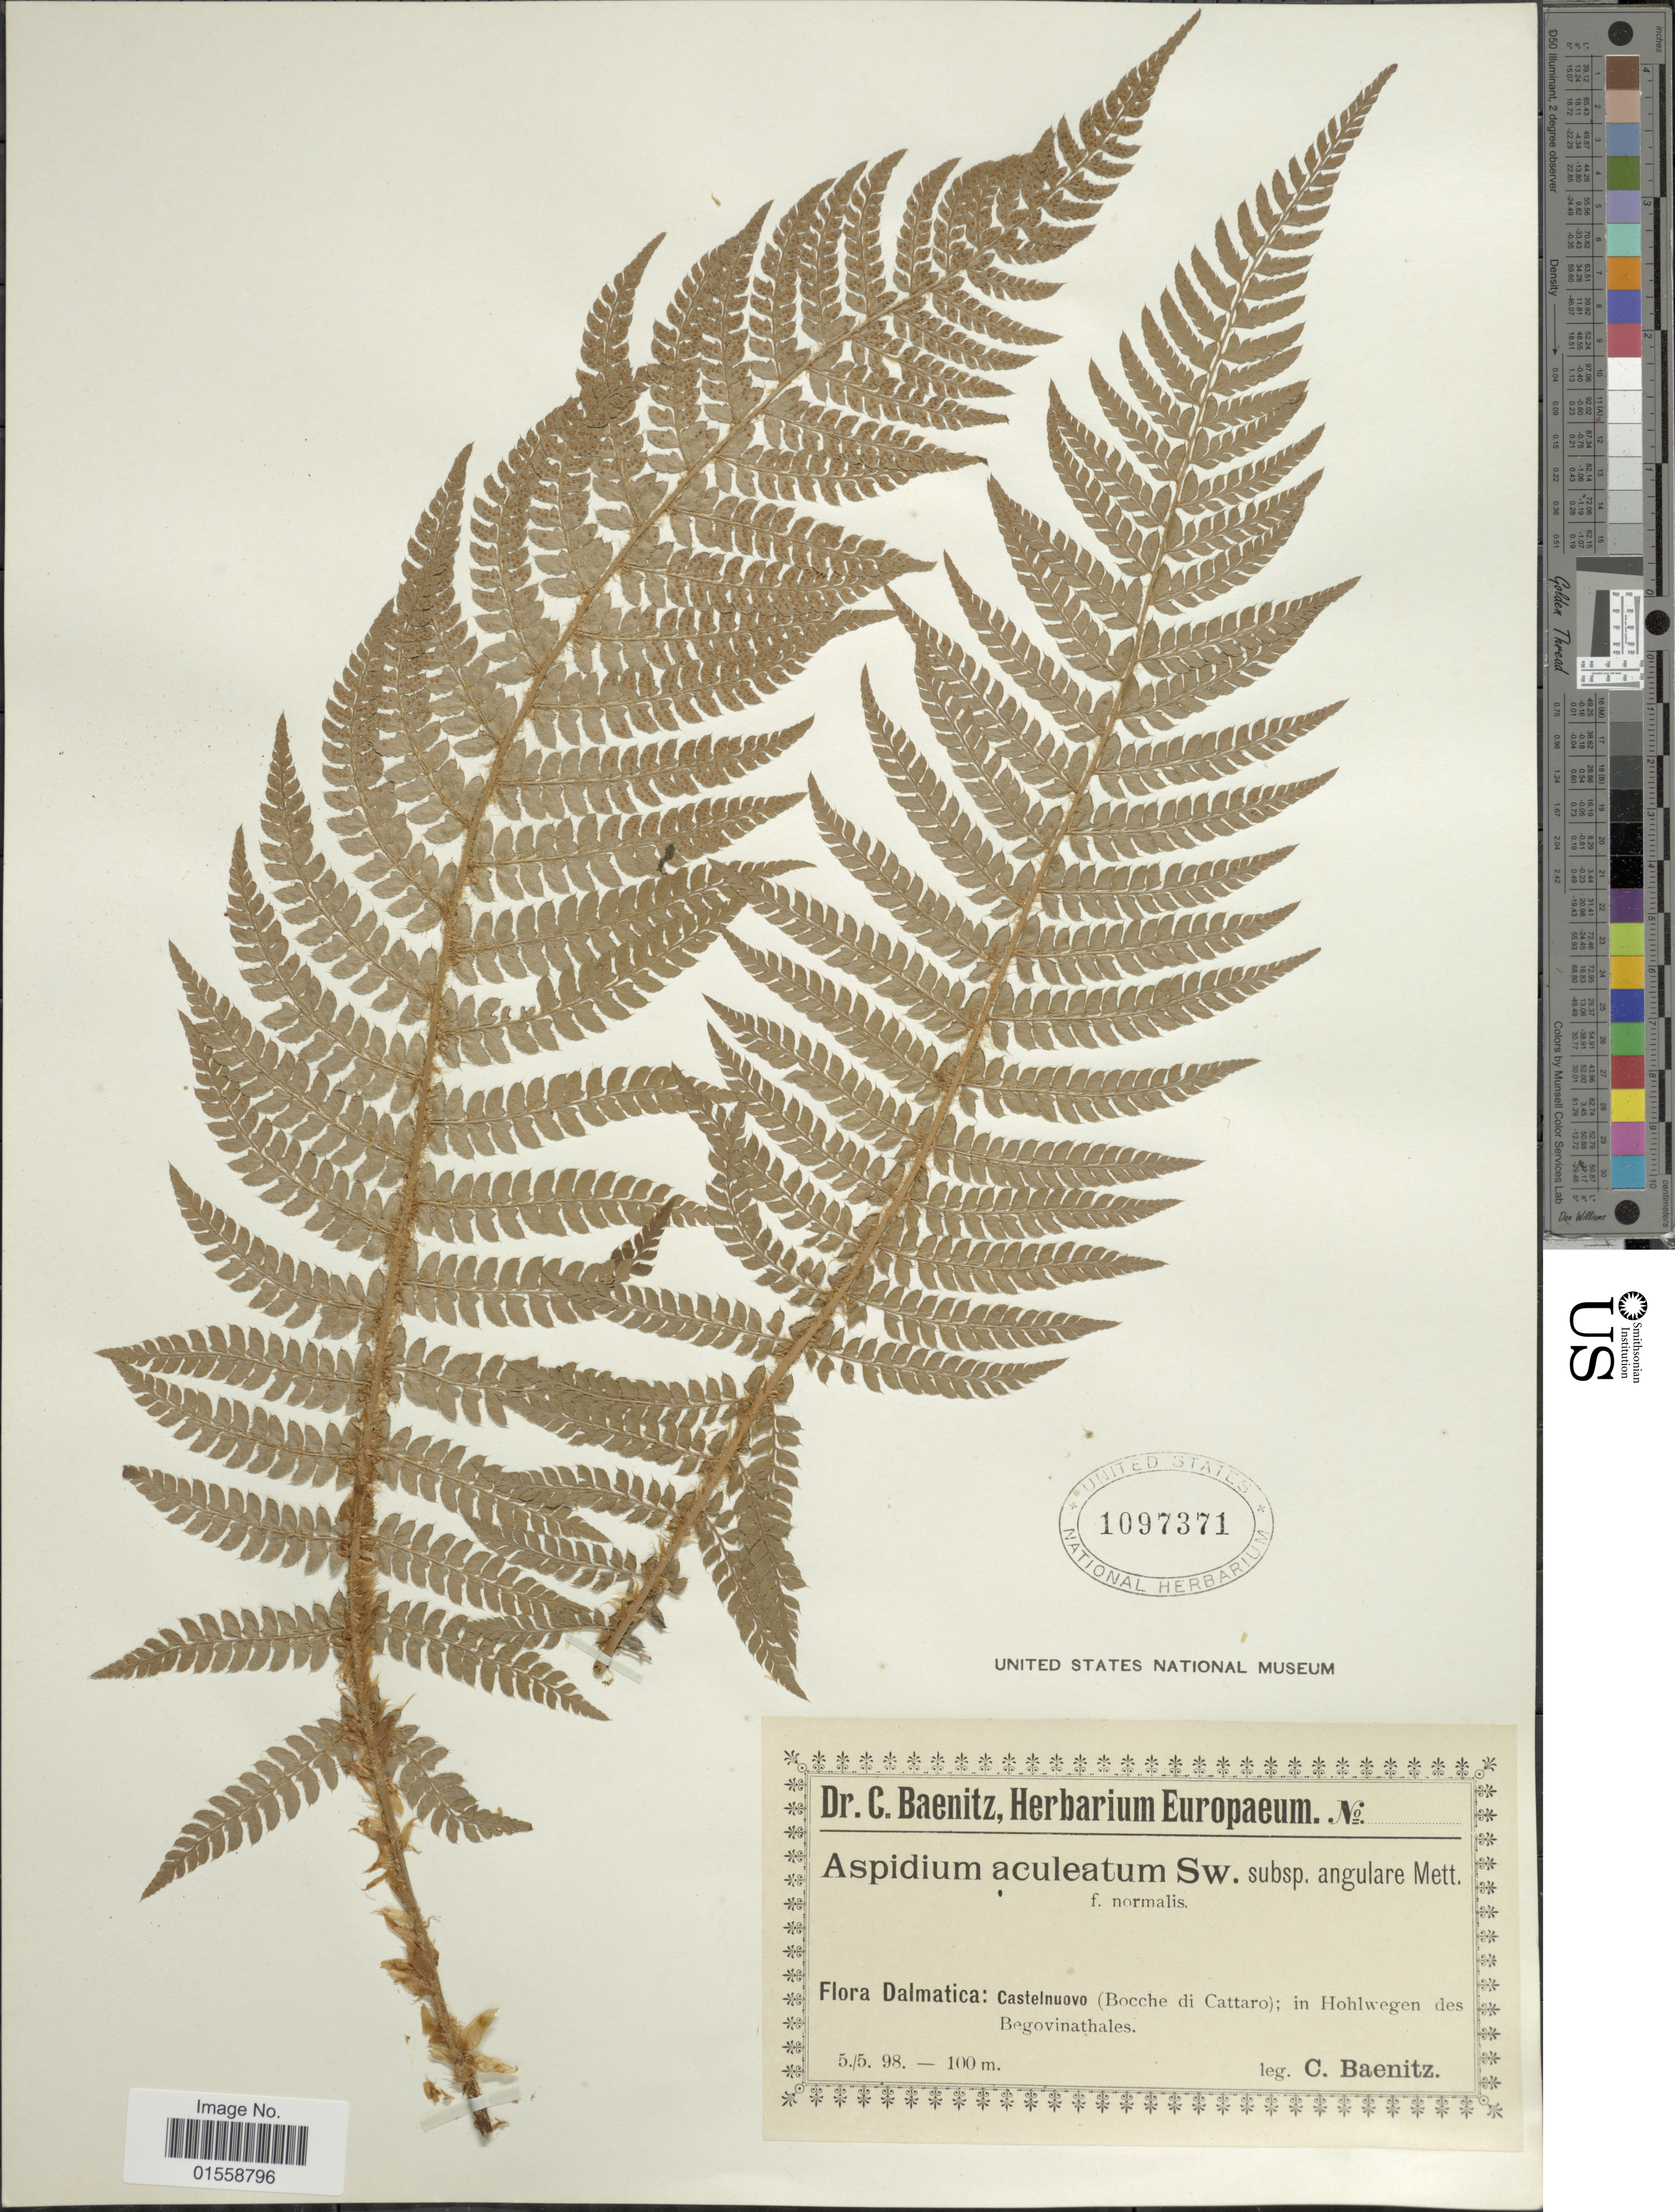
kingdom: Plantae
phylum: Tracheophyta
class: Polypodiopsida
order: Polypodiales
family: Dryopteridaceae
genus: Polystichum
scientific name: Polystichum setiferum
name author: (Forssk.) Moore ex Woynar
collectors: C. G. Baenitz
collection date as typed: Transcribed d/m/y: 5/5/98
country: Montenegro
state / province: Herceg-Novi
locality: Dalmatica: Herceg Novi (Castelnuovo) Bay of Kotor (Bocche di Cattaro); in Hohlwegen des Begovinathales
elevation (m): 100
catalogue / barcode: US 1097371